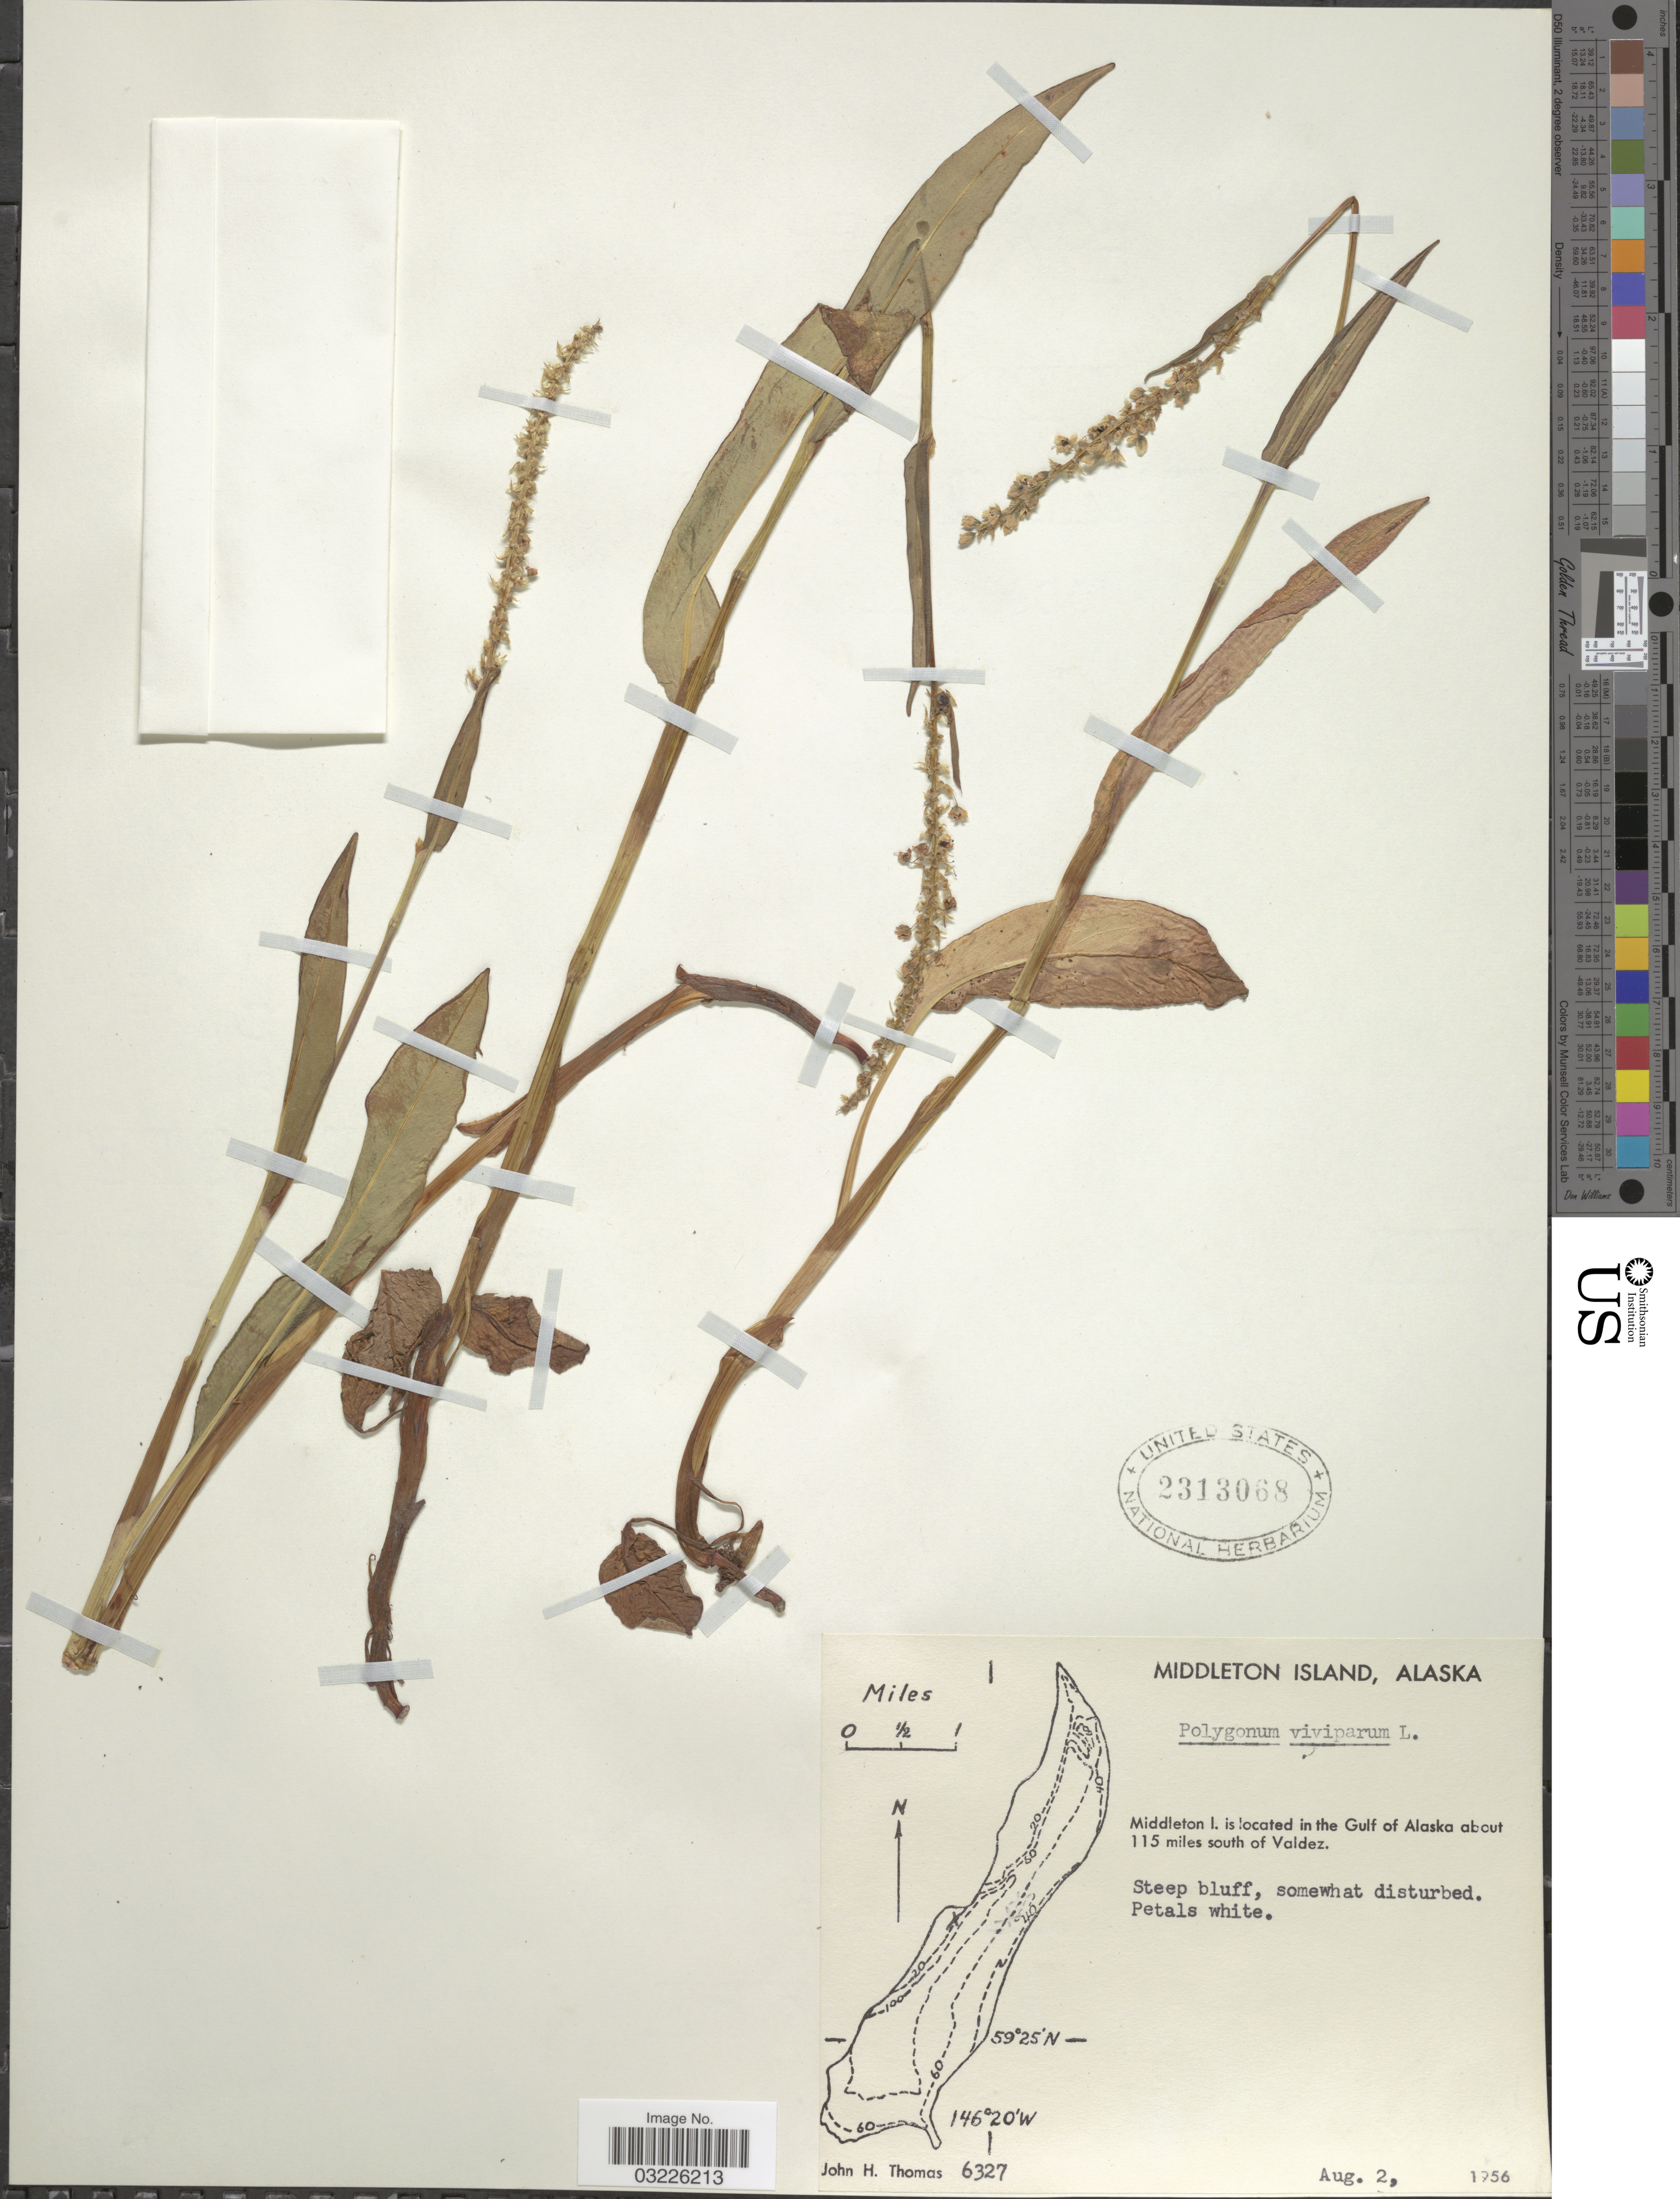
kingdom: Plantae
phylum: Tracheophyta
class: Magnoliopsida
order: Caryophyllales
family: Polygonaceae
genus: Bistorta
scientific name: Bistorta vivipara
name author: (L.) Delarbre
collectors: J. H. Thomas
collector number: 6327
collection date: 1956-08-02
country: United States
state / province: Alaska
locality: Middleton Island. Middleton I. is located in the Gulf of Alaska about 115 miles south of Valdez.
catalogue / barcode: US 2313068